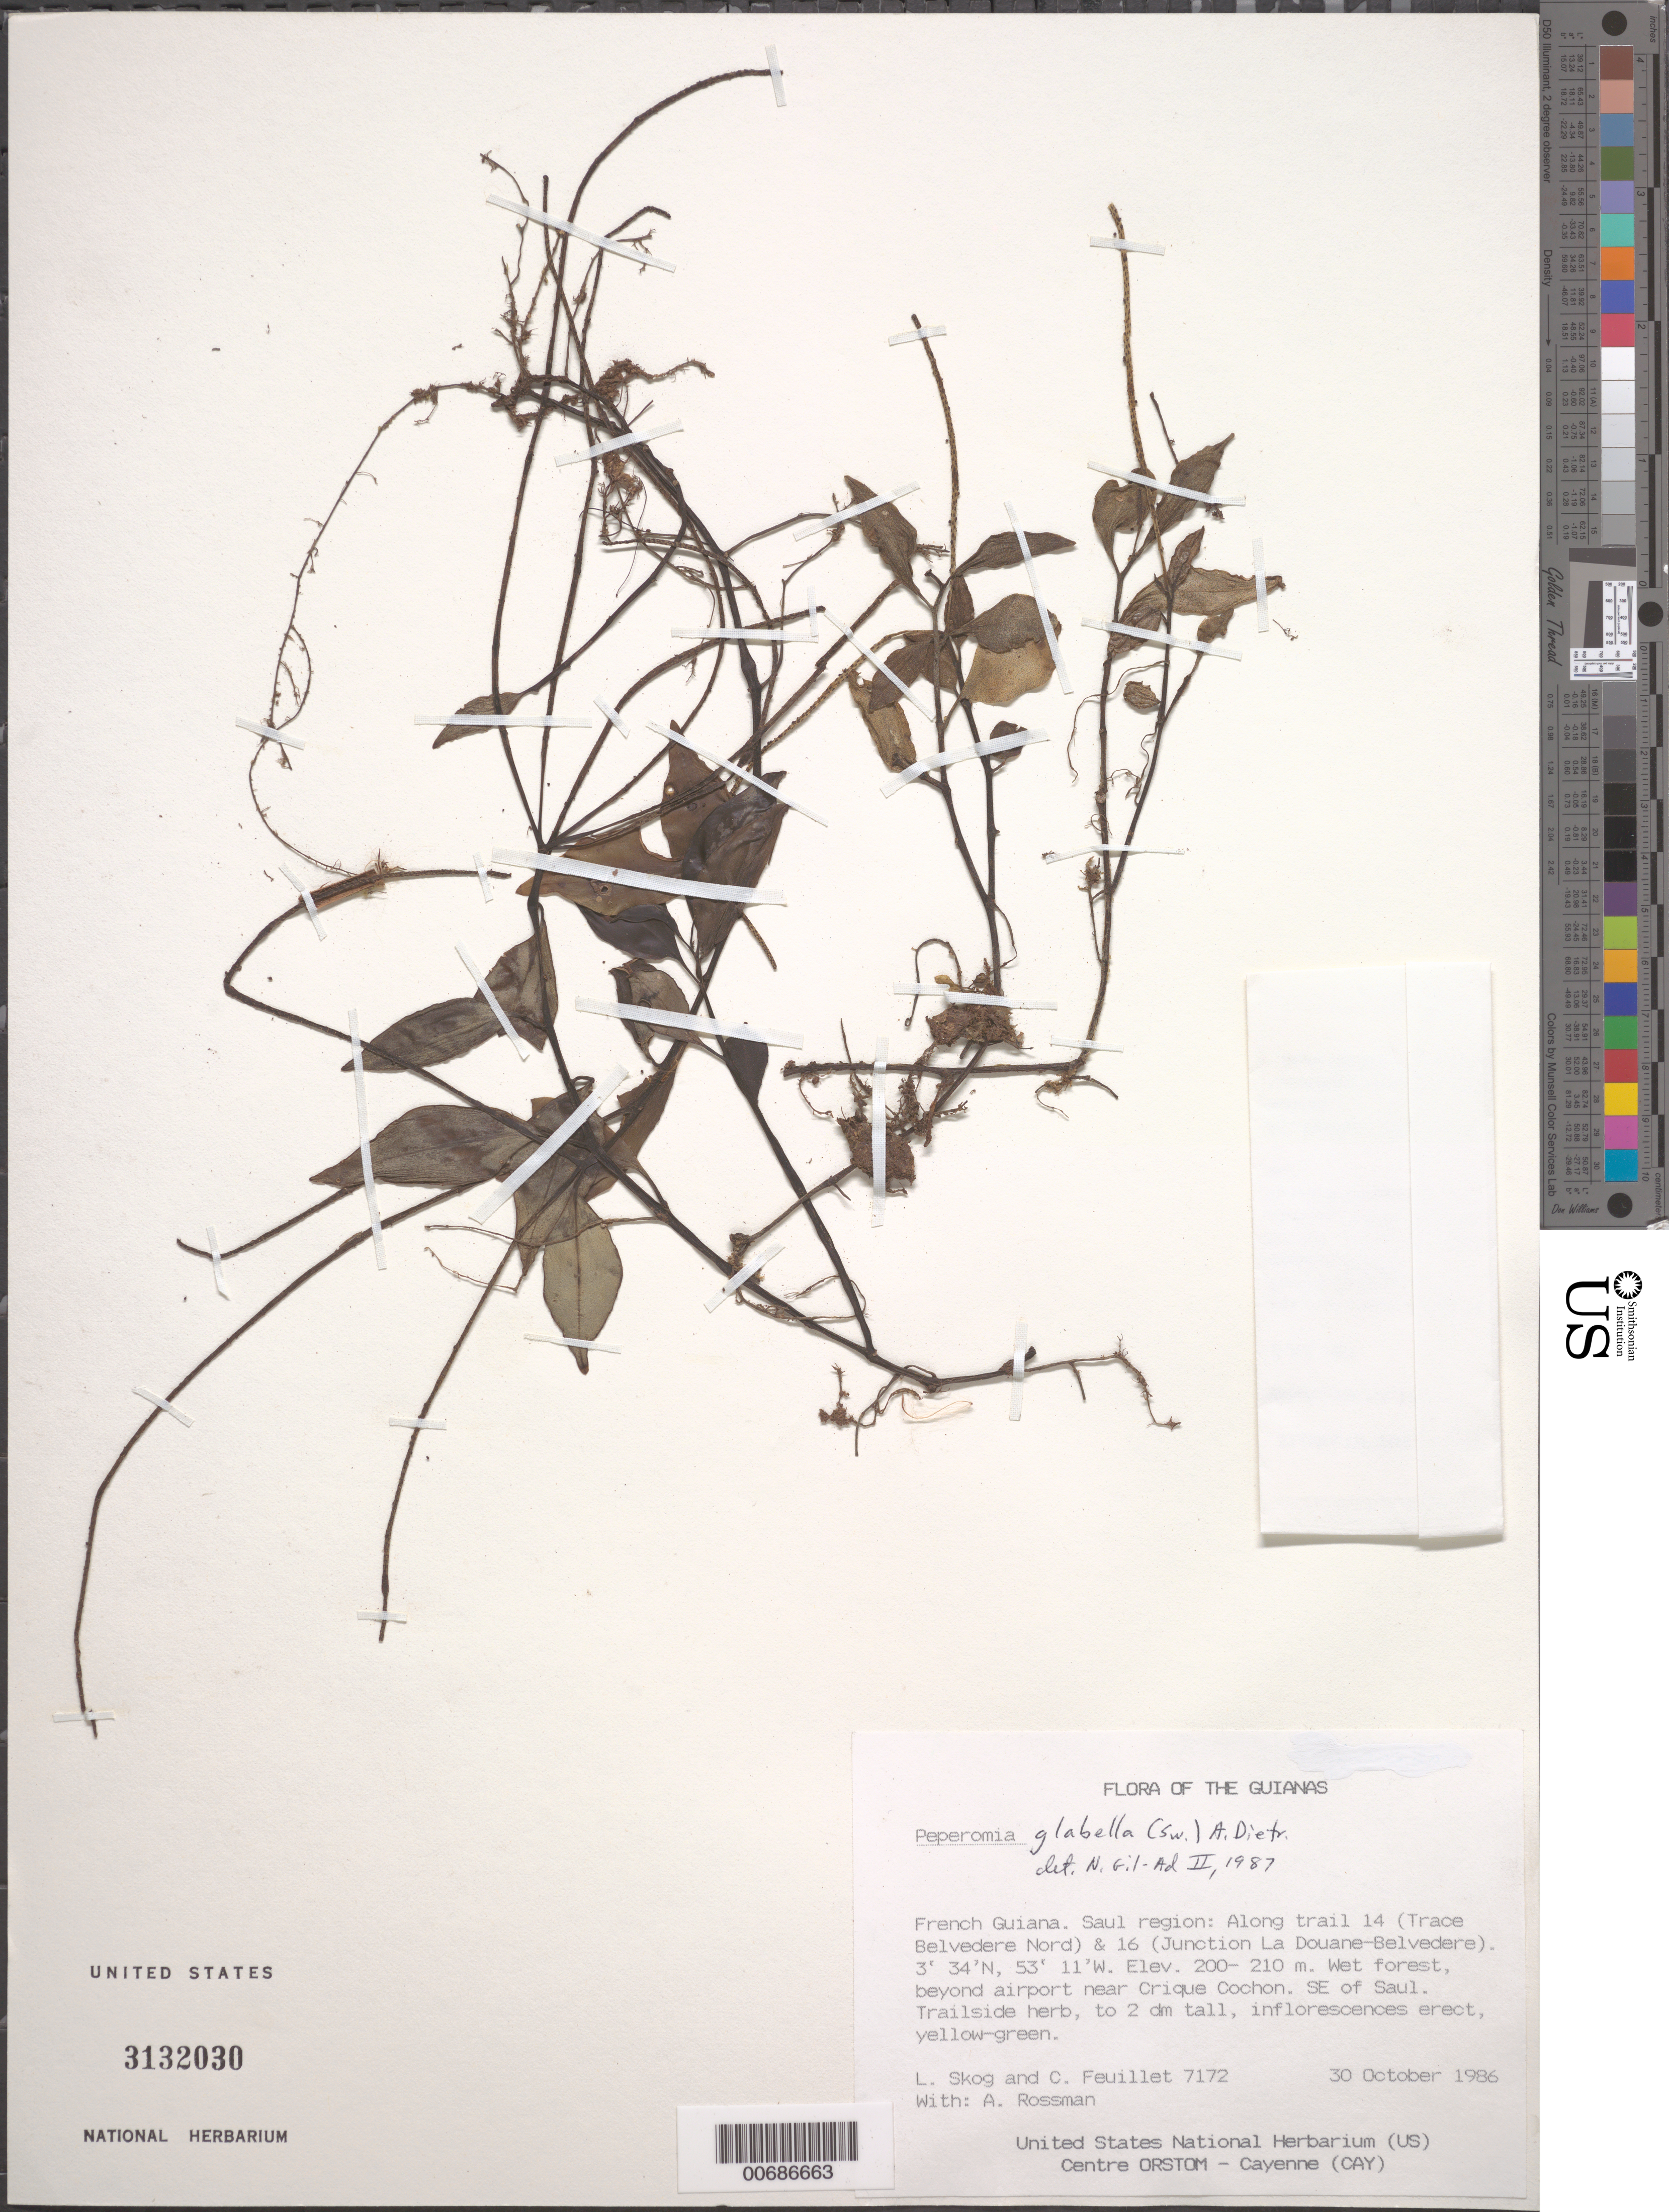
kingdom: Plantae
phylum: Tracheophyta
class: Magnoliopsida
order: Piperales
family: Piperaceae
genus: Peperomia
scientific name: Peperomia glabella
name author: (Sw.) A. Dietr.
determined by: Gil-Ad, N. L.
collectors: L. E. Skog, C. Feuillet & A. Rossman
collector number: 7172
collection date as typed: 30 October 1986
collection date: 1986-10-30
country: French Guiana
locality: SE of Saül along trail 14 (Trace Belvedere Nord) & 16 (Junction La Douane-Belvedere)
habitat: Wet forest, beyond airport near Crique Cochon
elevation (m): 200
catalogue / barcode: US 3132030